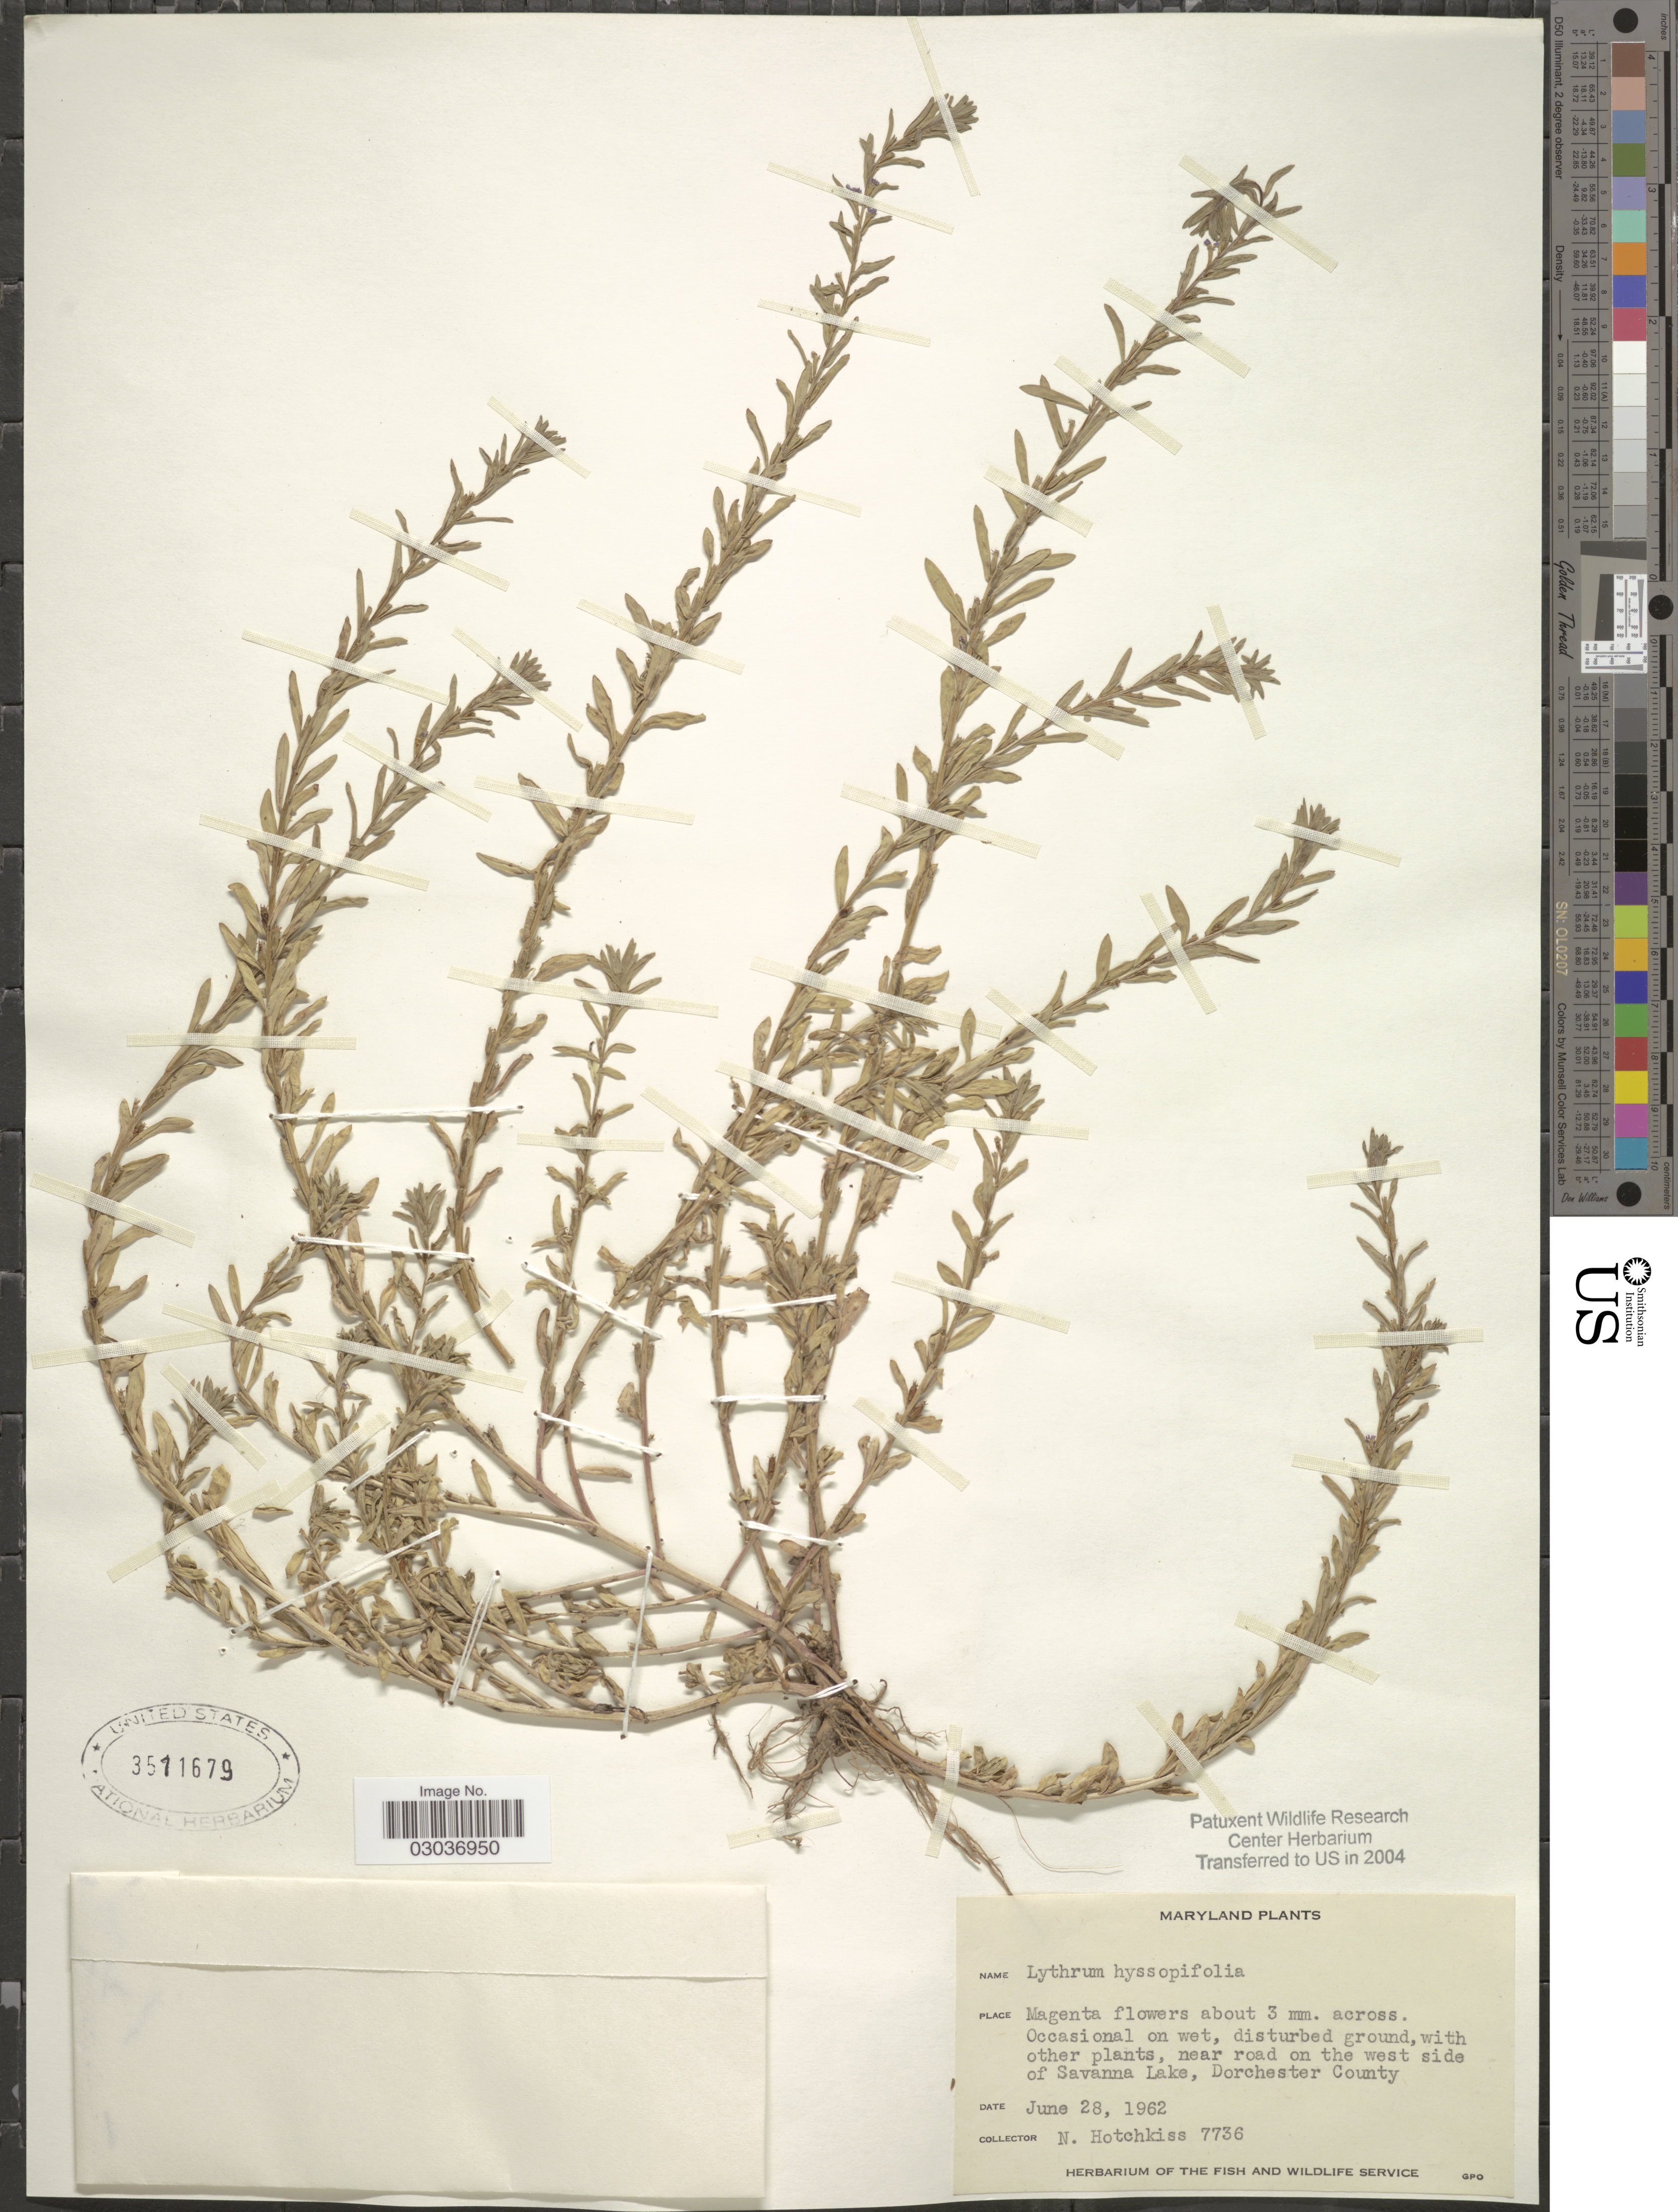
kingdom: Plantae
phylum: Tracheophyta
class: Magnoliopsida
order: Myrtales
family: Lythraceae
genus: Lythrum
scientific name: Lythrum hyssopifolia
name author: L.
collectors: N. Hotchkiss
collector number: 7736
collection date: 1962-06-28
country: United States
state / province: Maryland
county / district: Dorchester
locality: Near road on the west side of Savanna Lake, Dorchester County.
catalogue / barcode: US 3511679